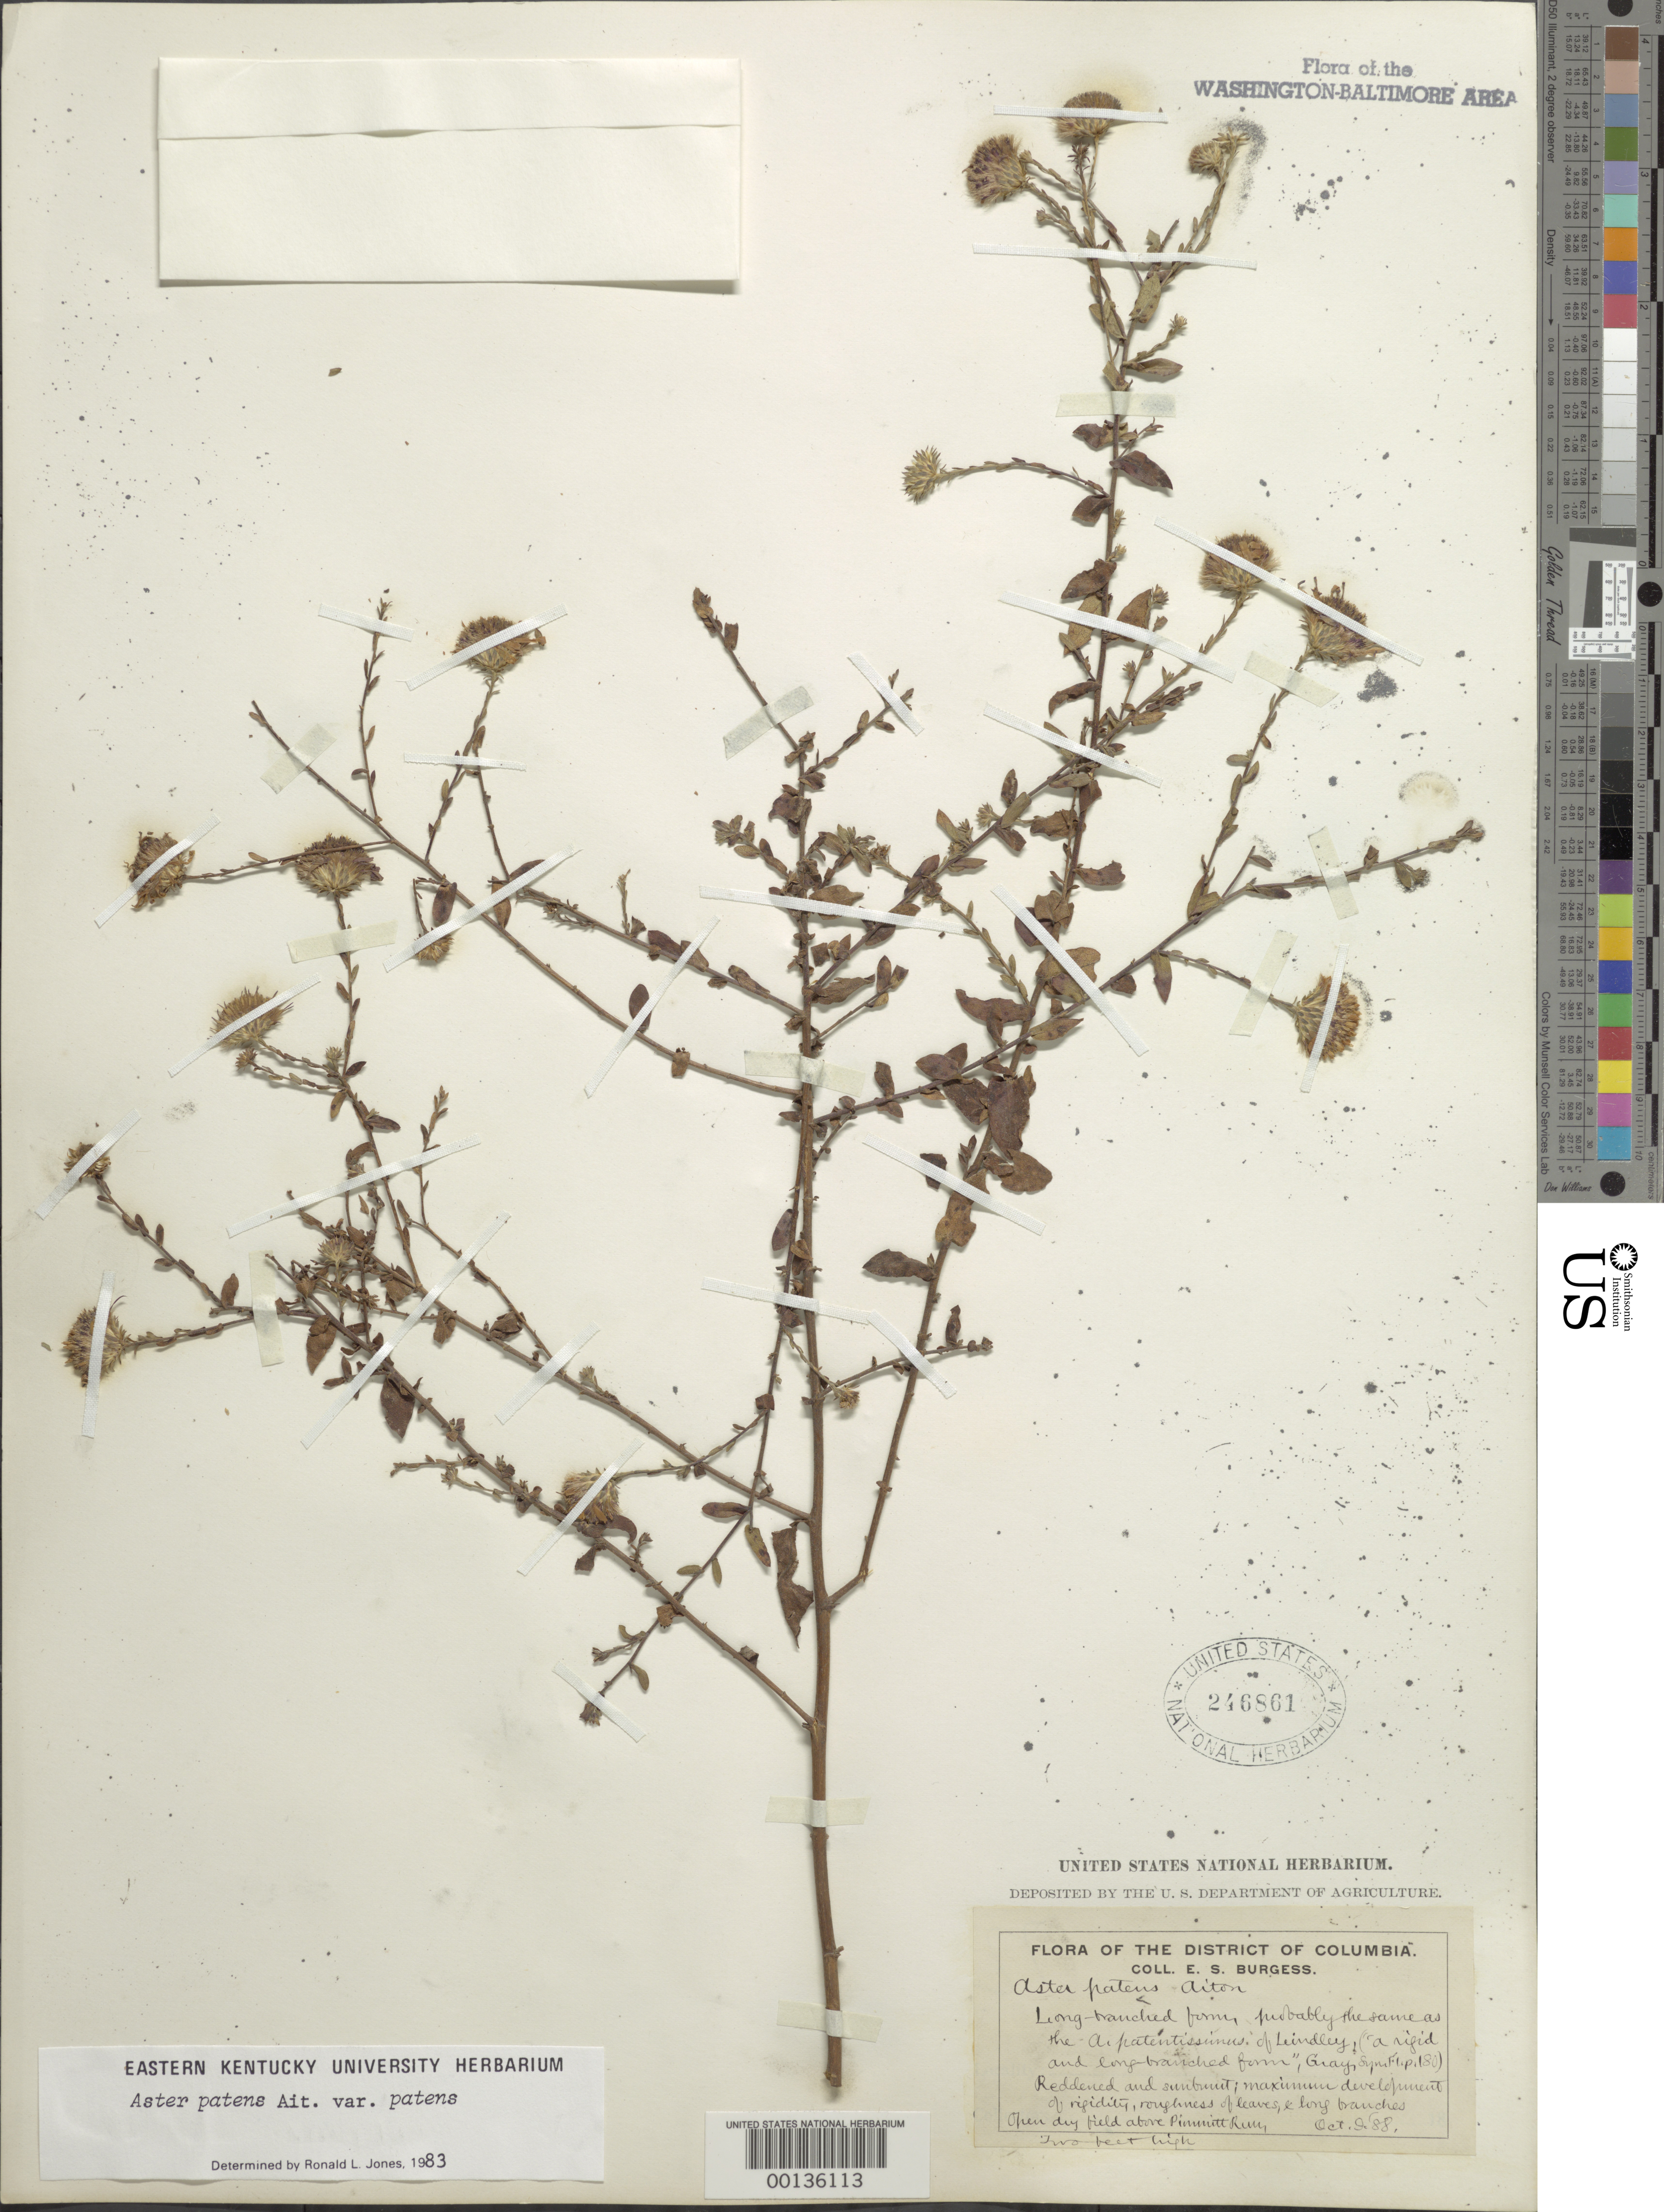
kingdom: Plantae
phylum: Tracheophyta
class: Magnoliopsida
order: Asterales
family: Asteraceae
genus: Symphyotrichum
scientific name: Symphyotrichum patens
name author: (Aiton) G.L. Nesom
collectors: E. Burgess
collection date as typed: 09 Oct 1888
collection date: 1888-10-09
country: United States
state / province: Virginia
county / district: Fairfax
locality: Above Pimmitt Run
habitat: Dry fields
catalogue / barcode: US 246861